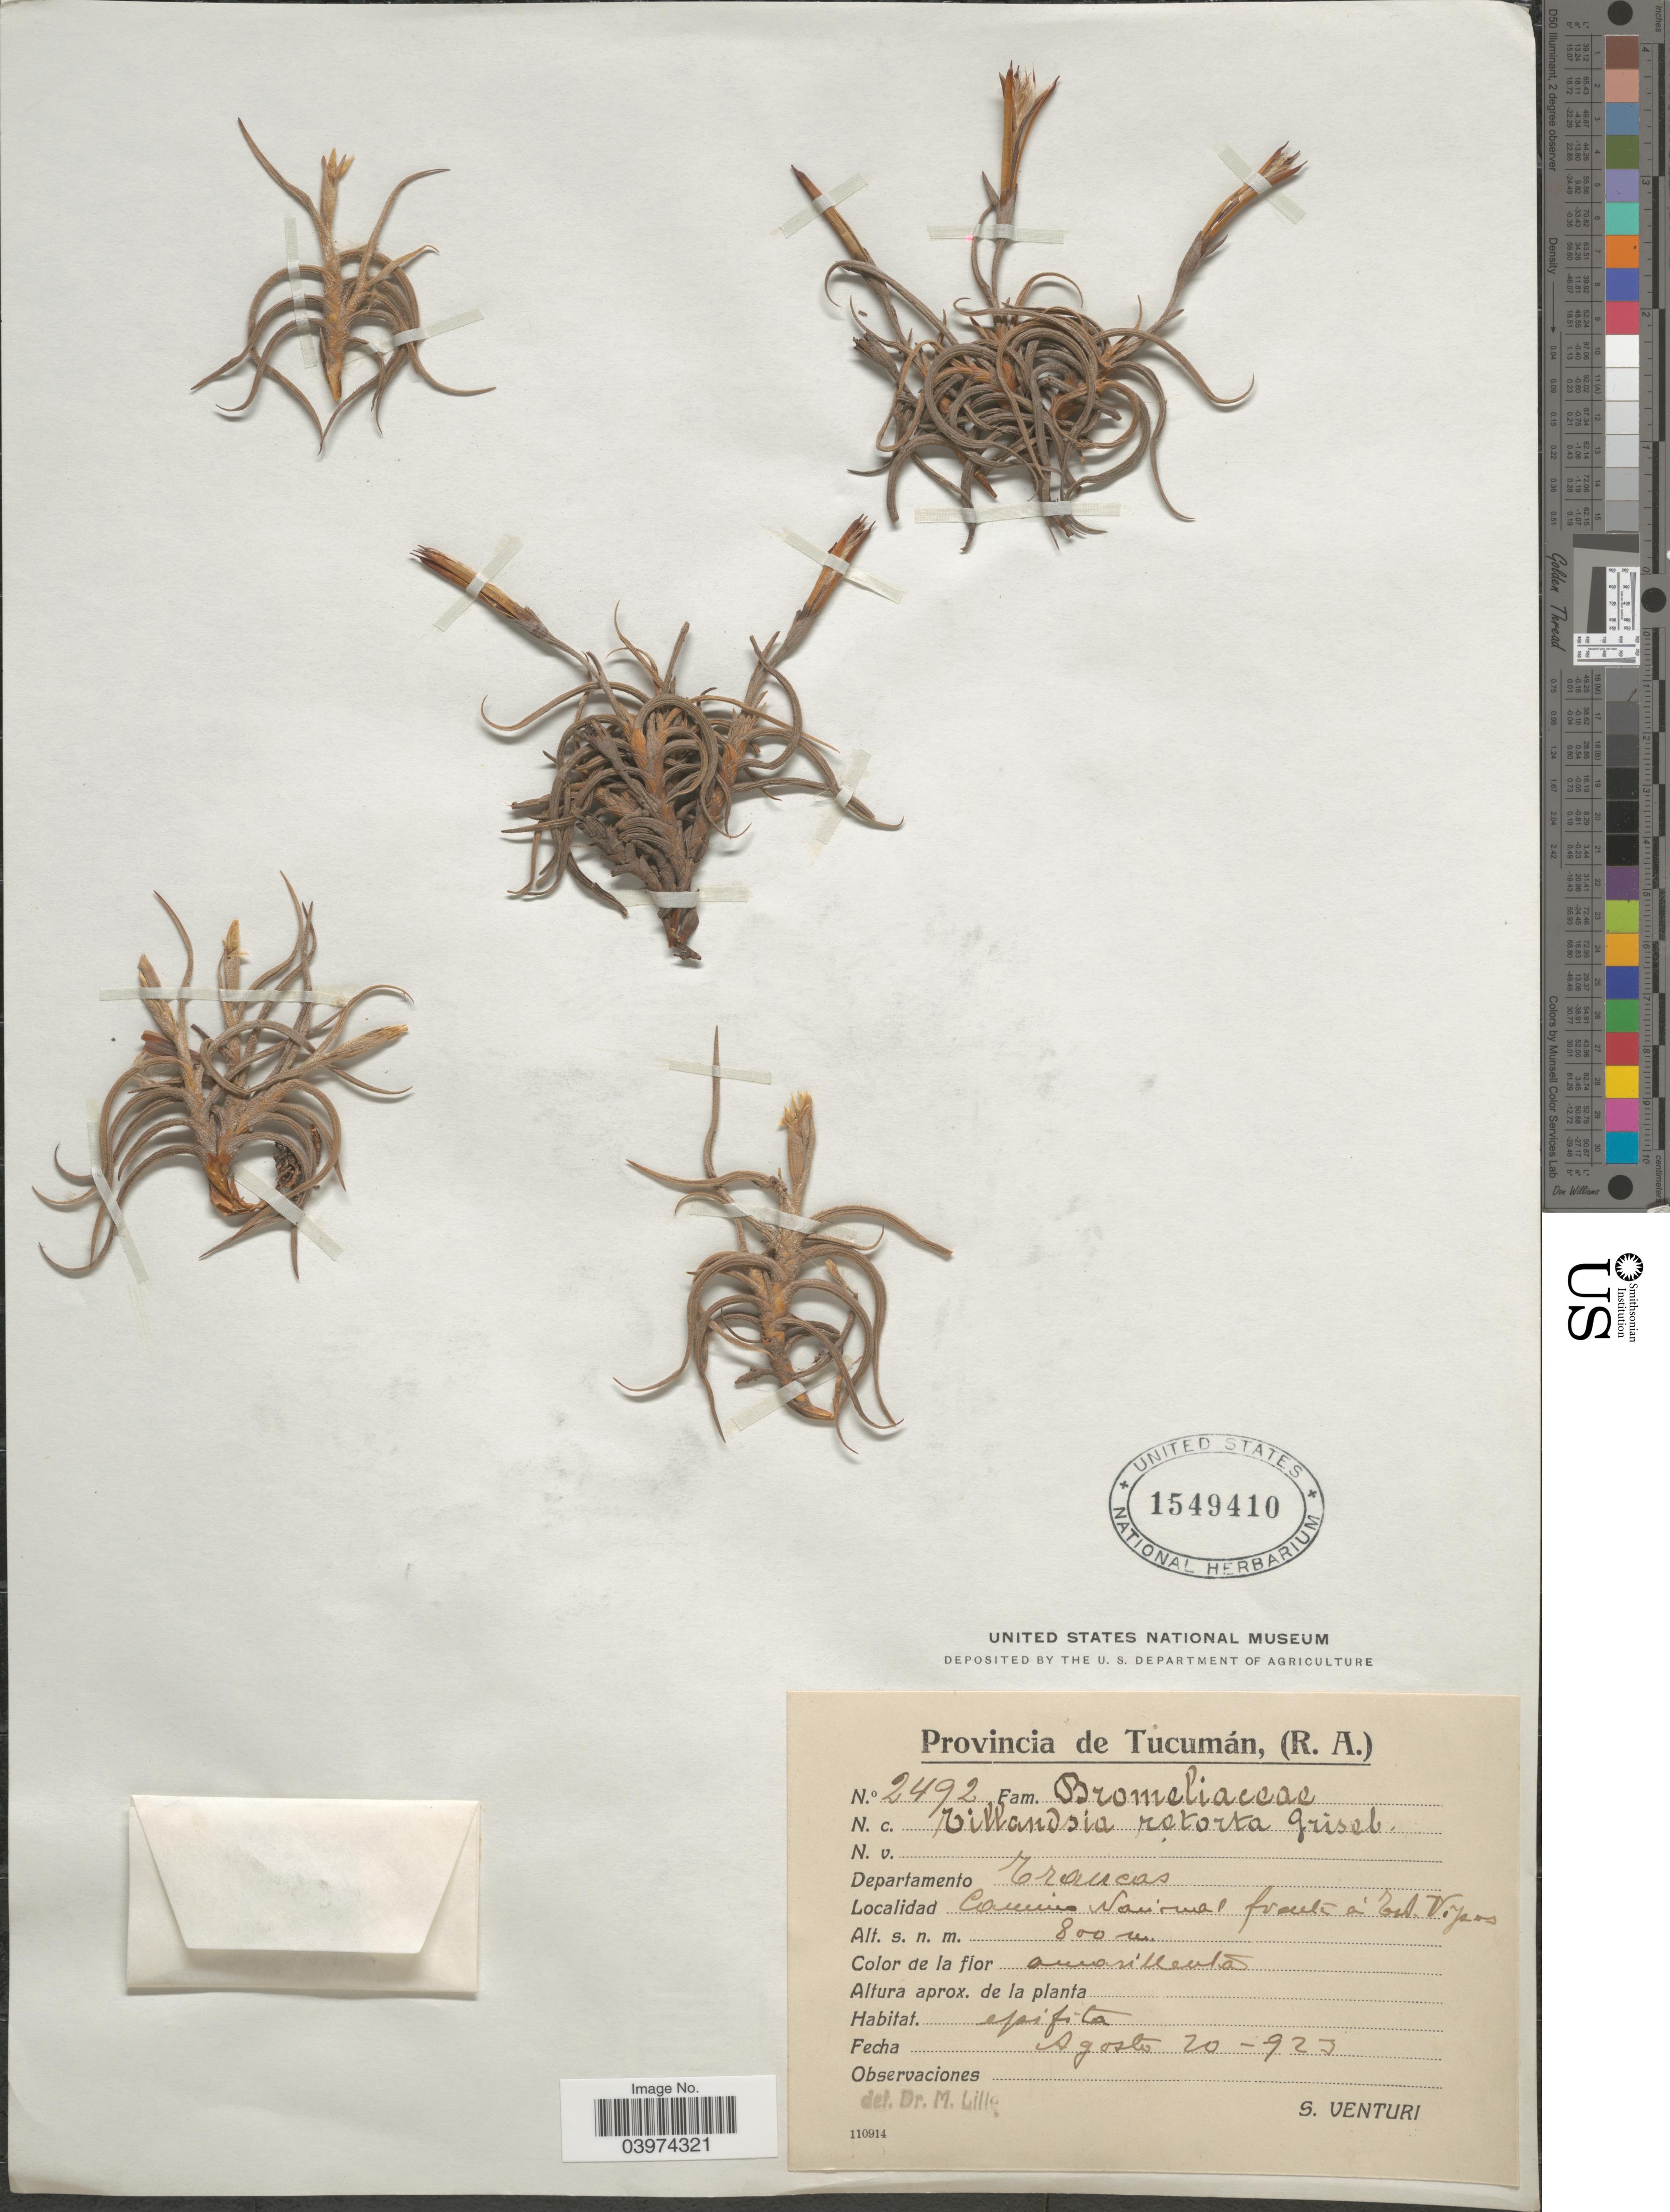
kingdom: Plantae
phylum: Tracheophyta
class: Liliopsida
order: Poales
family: Bromeliaceae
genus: Tillandsia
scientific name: Tillandsia retorta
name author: Griseb.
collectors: S. Venturi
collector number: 2492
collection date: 1923-08-20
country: Argentina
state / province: Tucuman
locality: Departamento Trancas. Camino Nacional frontes à Inst. Vipos.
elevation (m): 800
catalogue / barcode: US 1549410